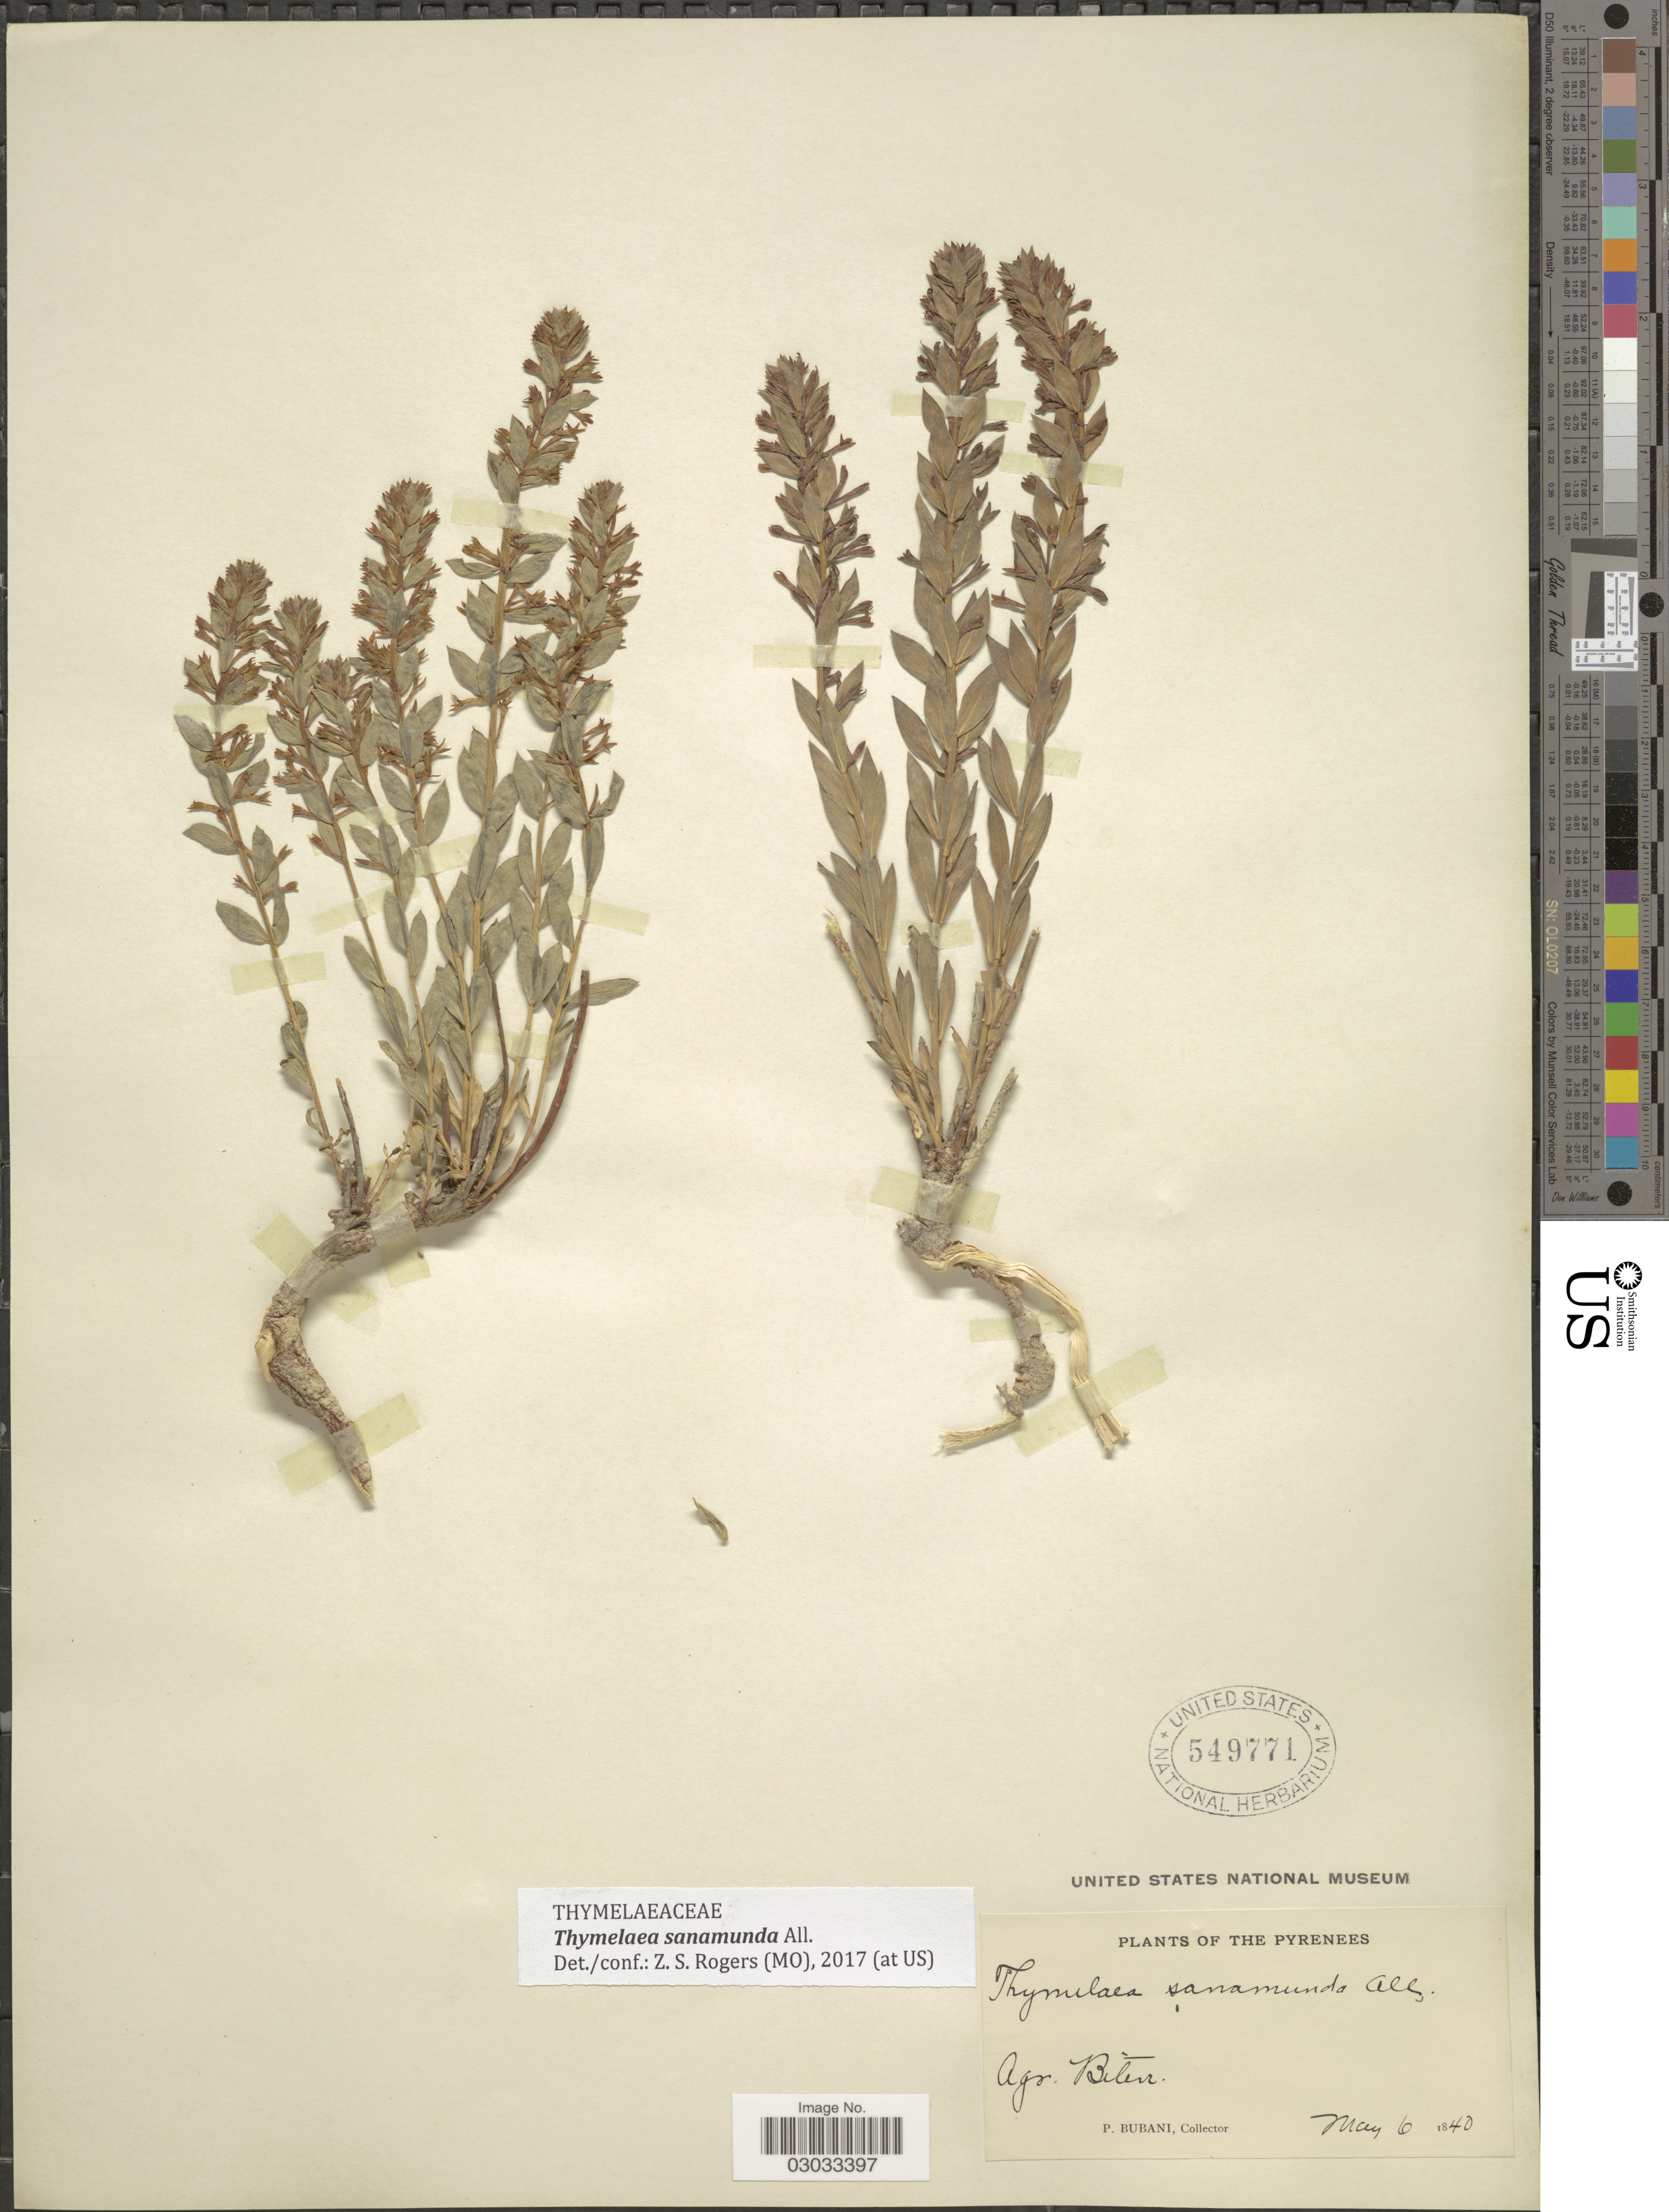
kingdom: Plantae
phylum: Tracheophyta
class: Magnoliopsida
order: Malvales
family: Thymelaeaceae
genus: Thymelaea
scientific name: Thymelaea sanamunda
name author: All.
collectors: P. Bubani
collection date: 1840-05-06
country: France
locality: The Pyrenees. Agr. Biterr.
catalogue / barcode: US 549771